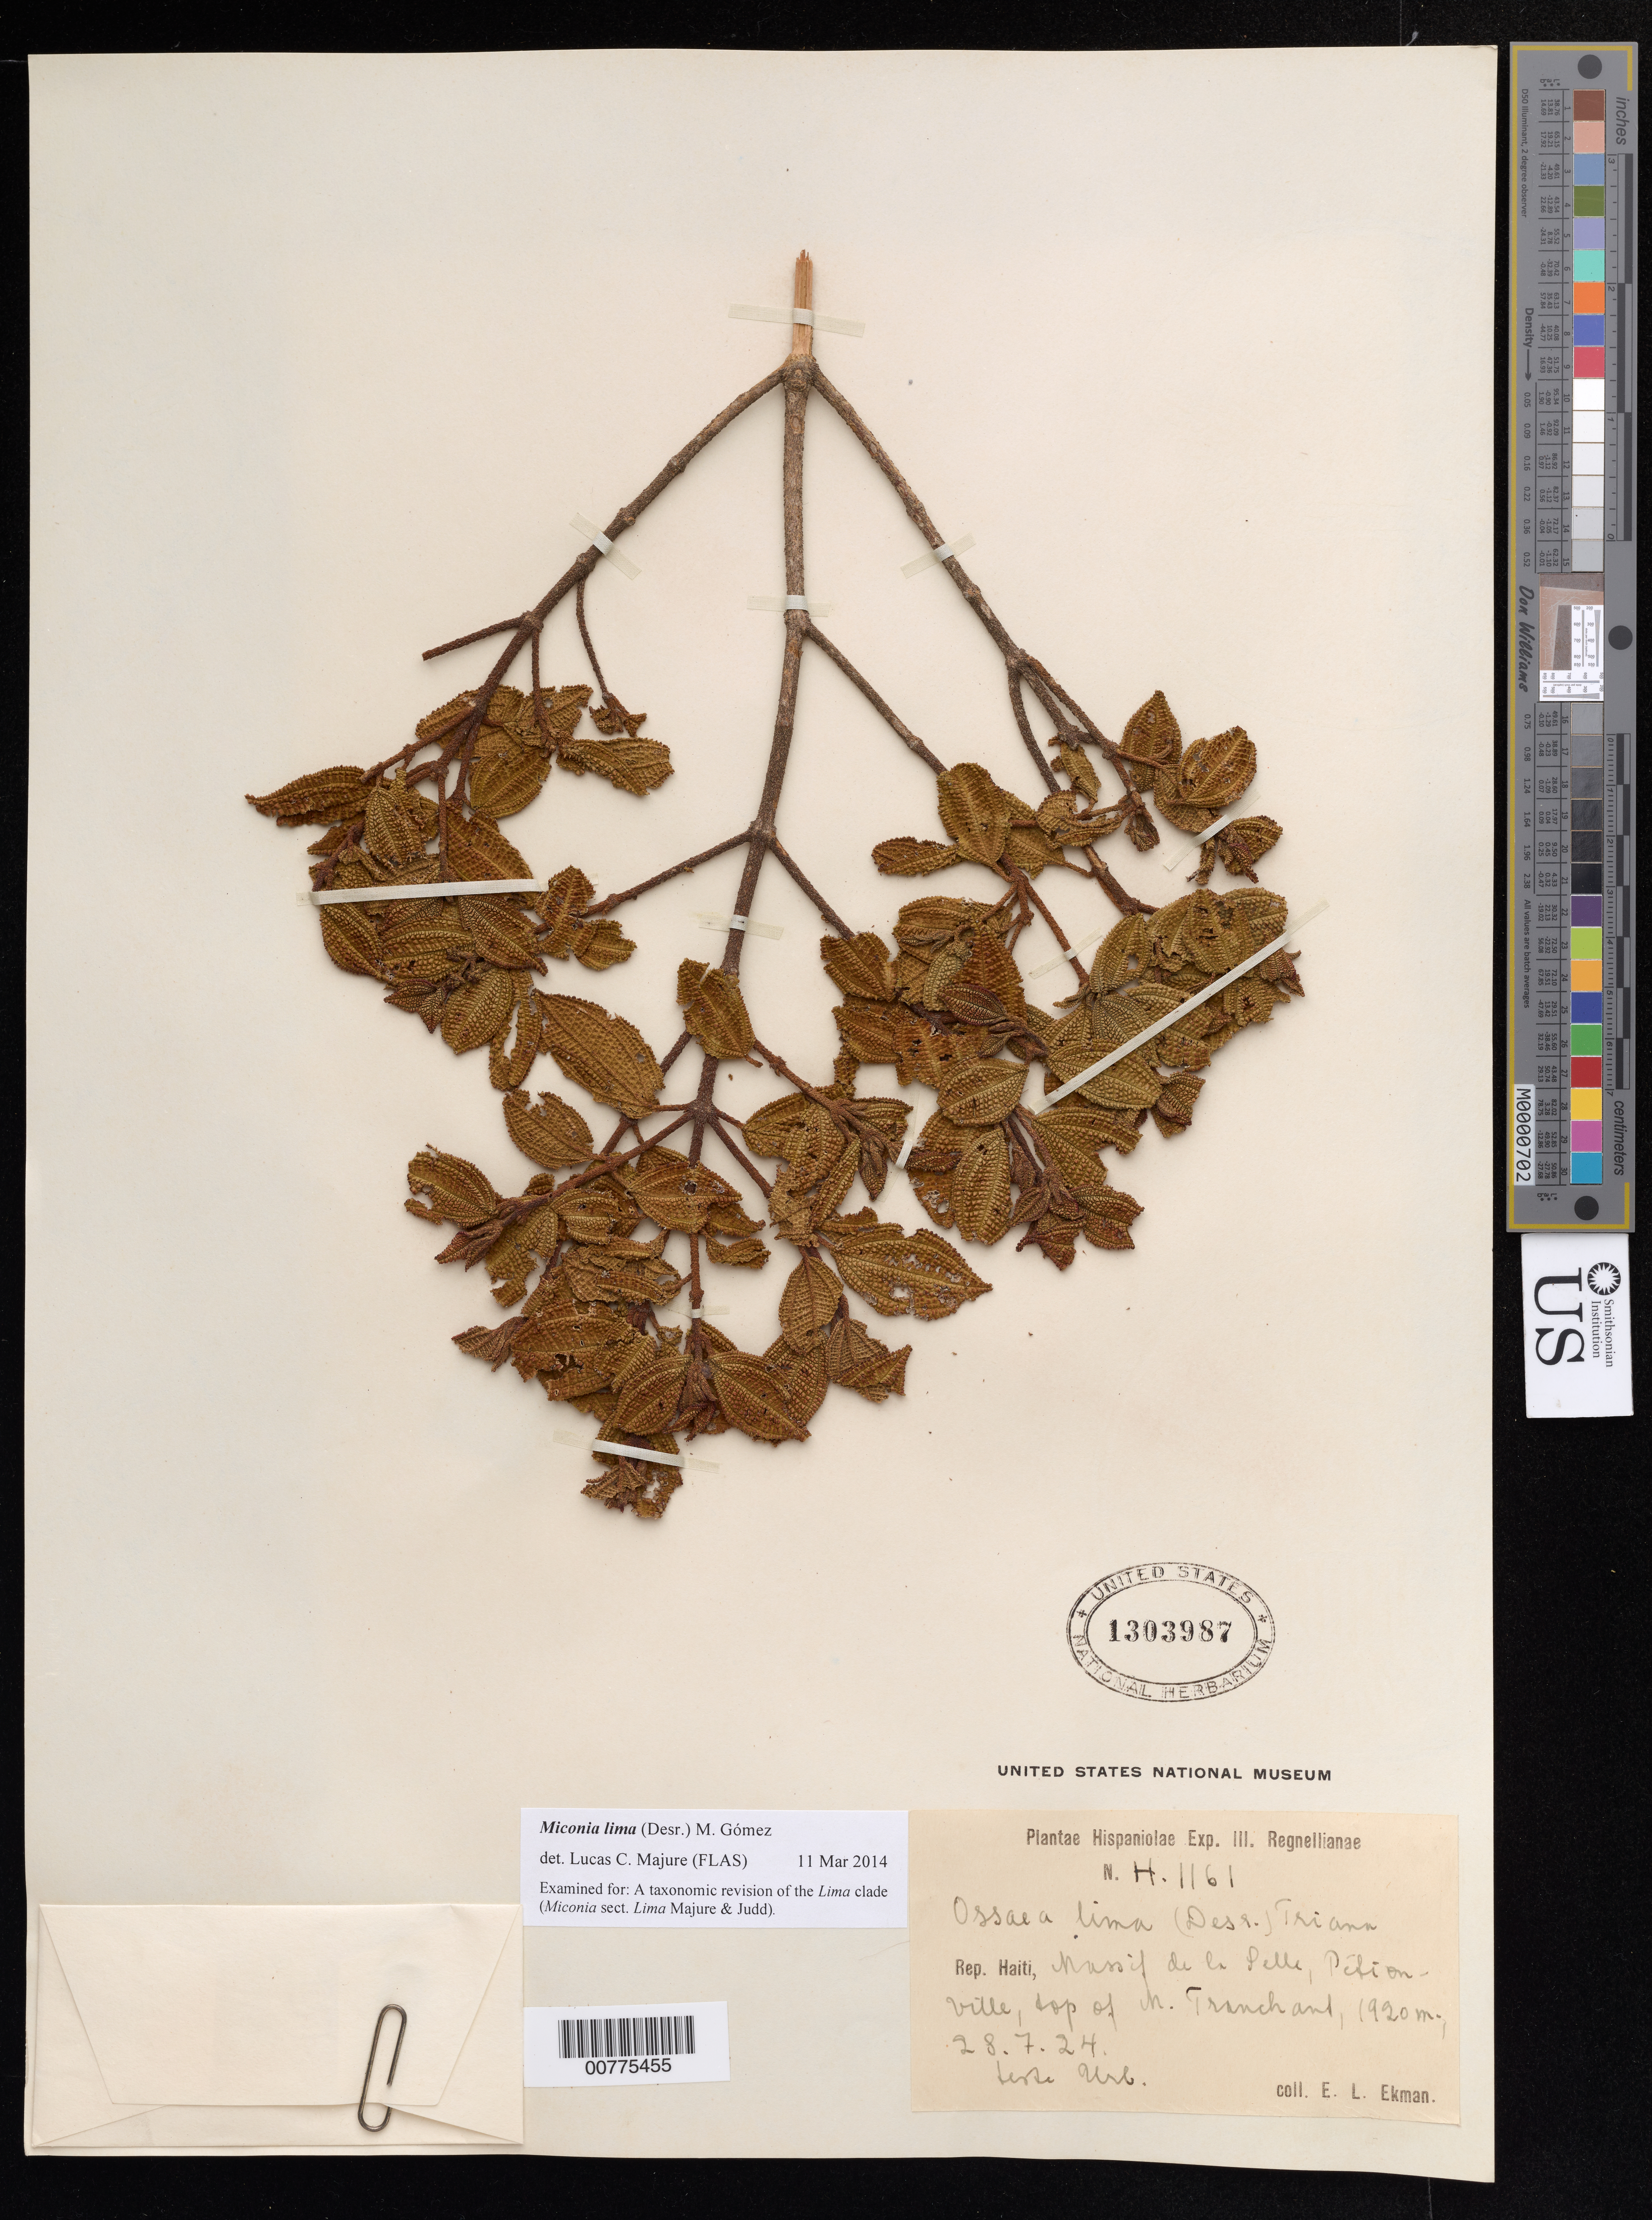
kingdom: Plantae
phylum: Tracheophyta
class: Magnoliopsida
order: Myrtales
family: Melastomataceae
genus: Miconia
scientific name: Miconia lima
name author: M. Gómez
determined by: Majure, Lucas C., (FLAS), University of Florida (UNITED STATES)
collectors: E. L. Ekman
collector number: H 1161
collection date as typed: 28 Jul 1924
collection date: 1924-07-28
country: Haiti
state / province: Ouest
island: Hispaniola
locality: Massif de la Selle, Pétionville, top of M. Tranchant.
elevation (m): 1920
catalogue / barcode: US 1303987